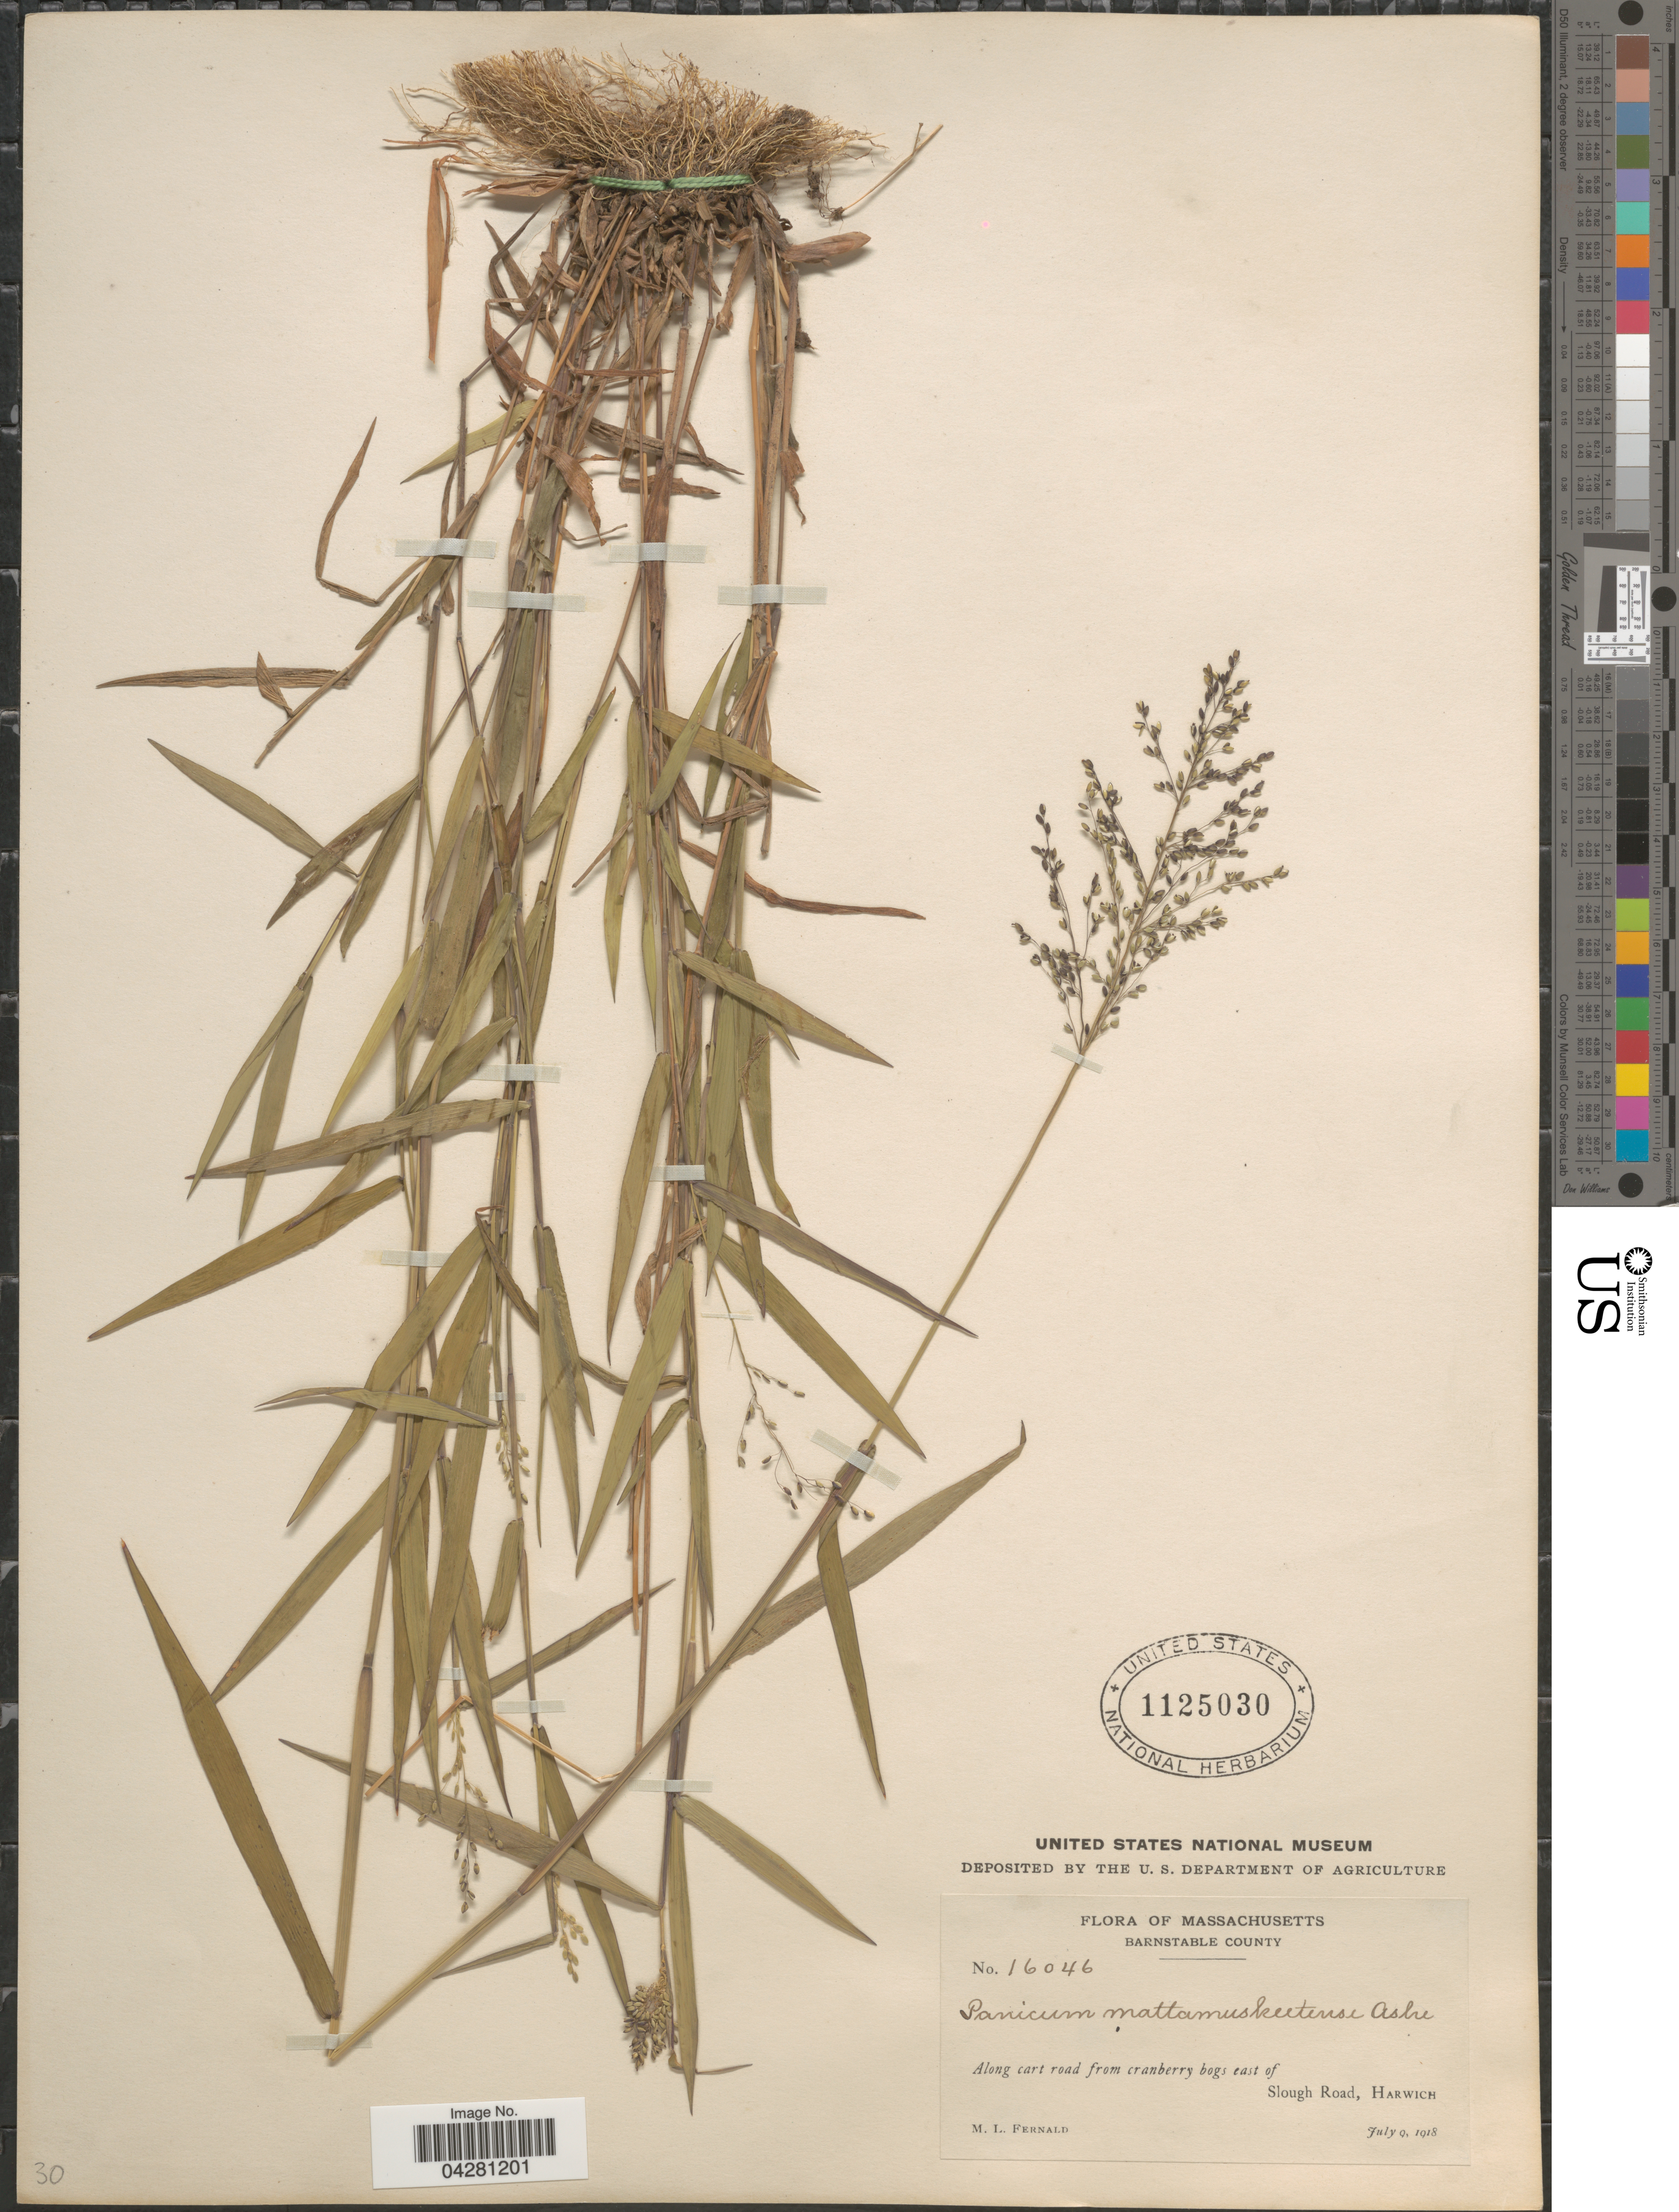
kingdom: Plantae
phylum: Tracheophyta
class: Liliopsida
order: Poales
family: Poaceae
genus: Dichanthelium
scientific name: Dichanthelium dichotomum subsp. mattamuskeetense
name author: (Ashe) Freckmann & Lelong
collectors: M. L. Fernald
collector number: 16046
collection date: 1918-07-09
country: United States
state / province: Massachusetts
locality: Barnstable County. Along cart road from cranberry bogs east of Slough Road, Harwich.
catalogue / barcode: US 1125030